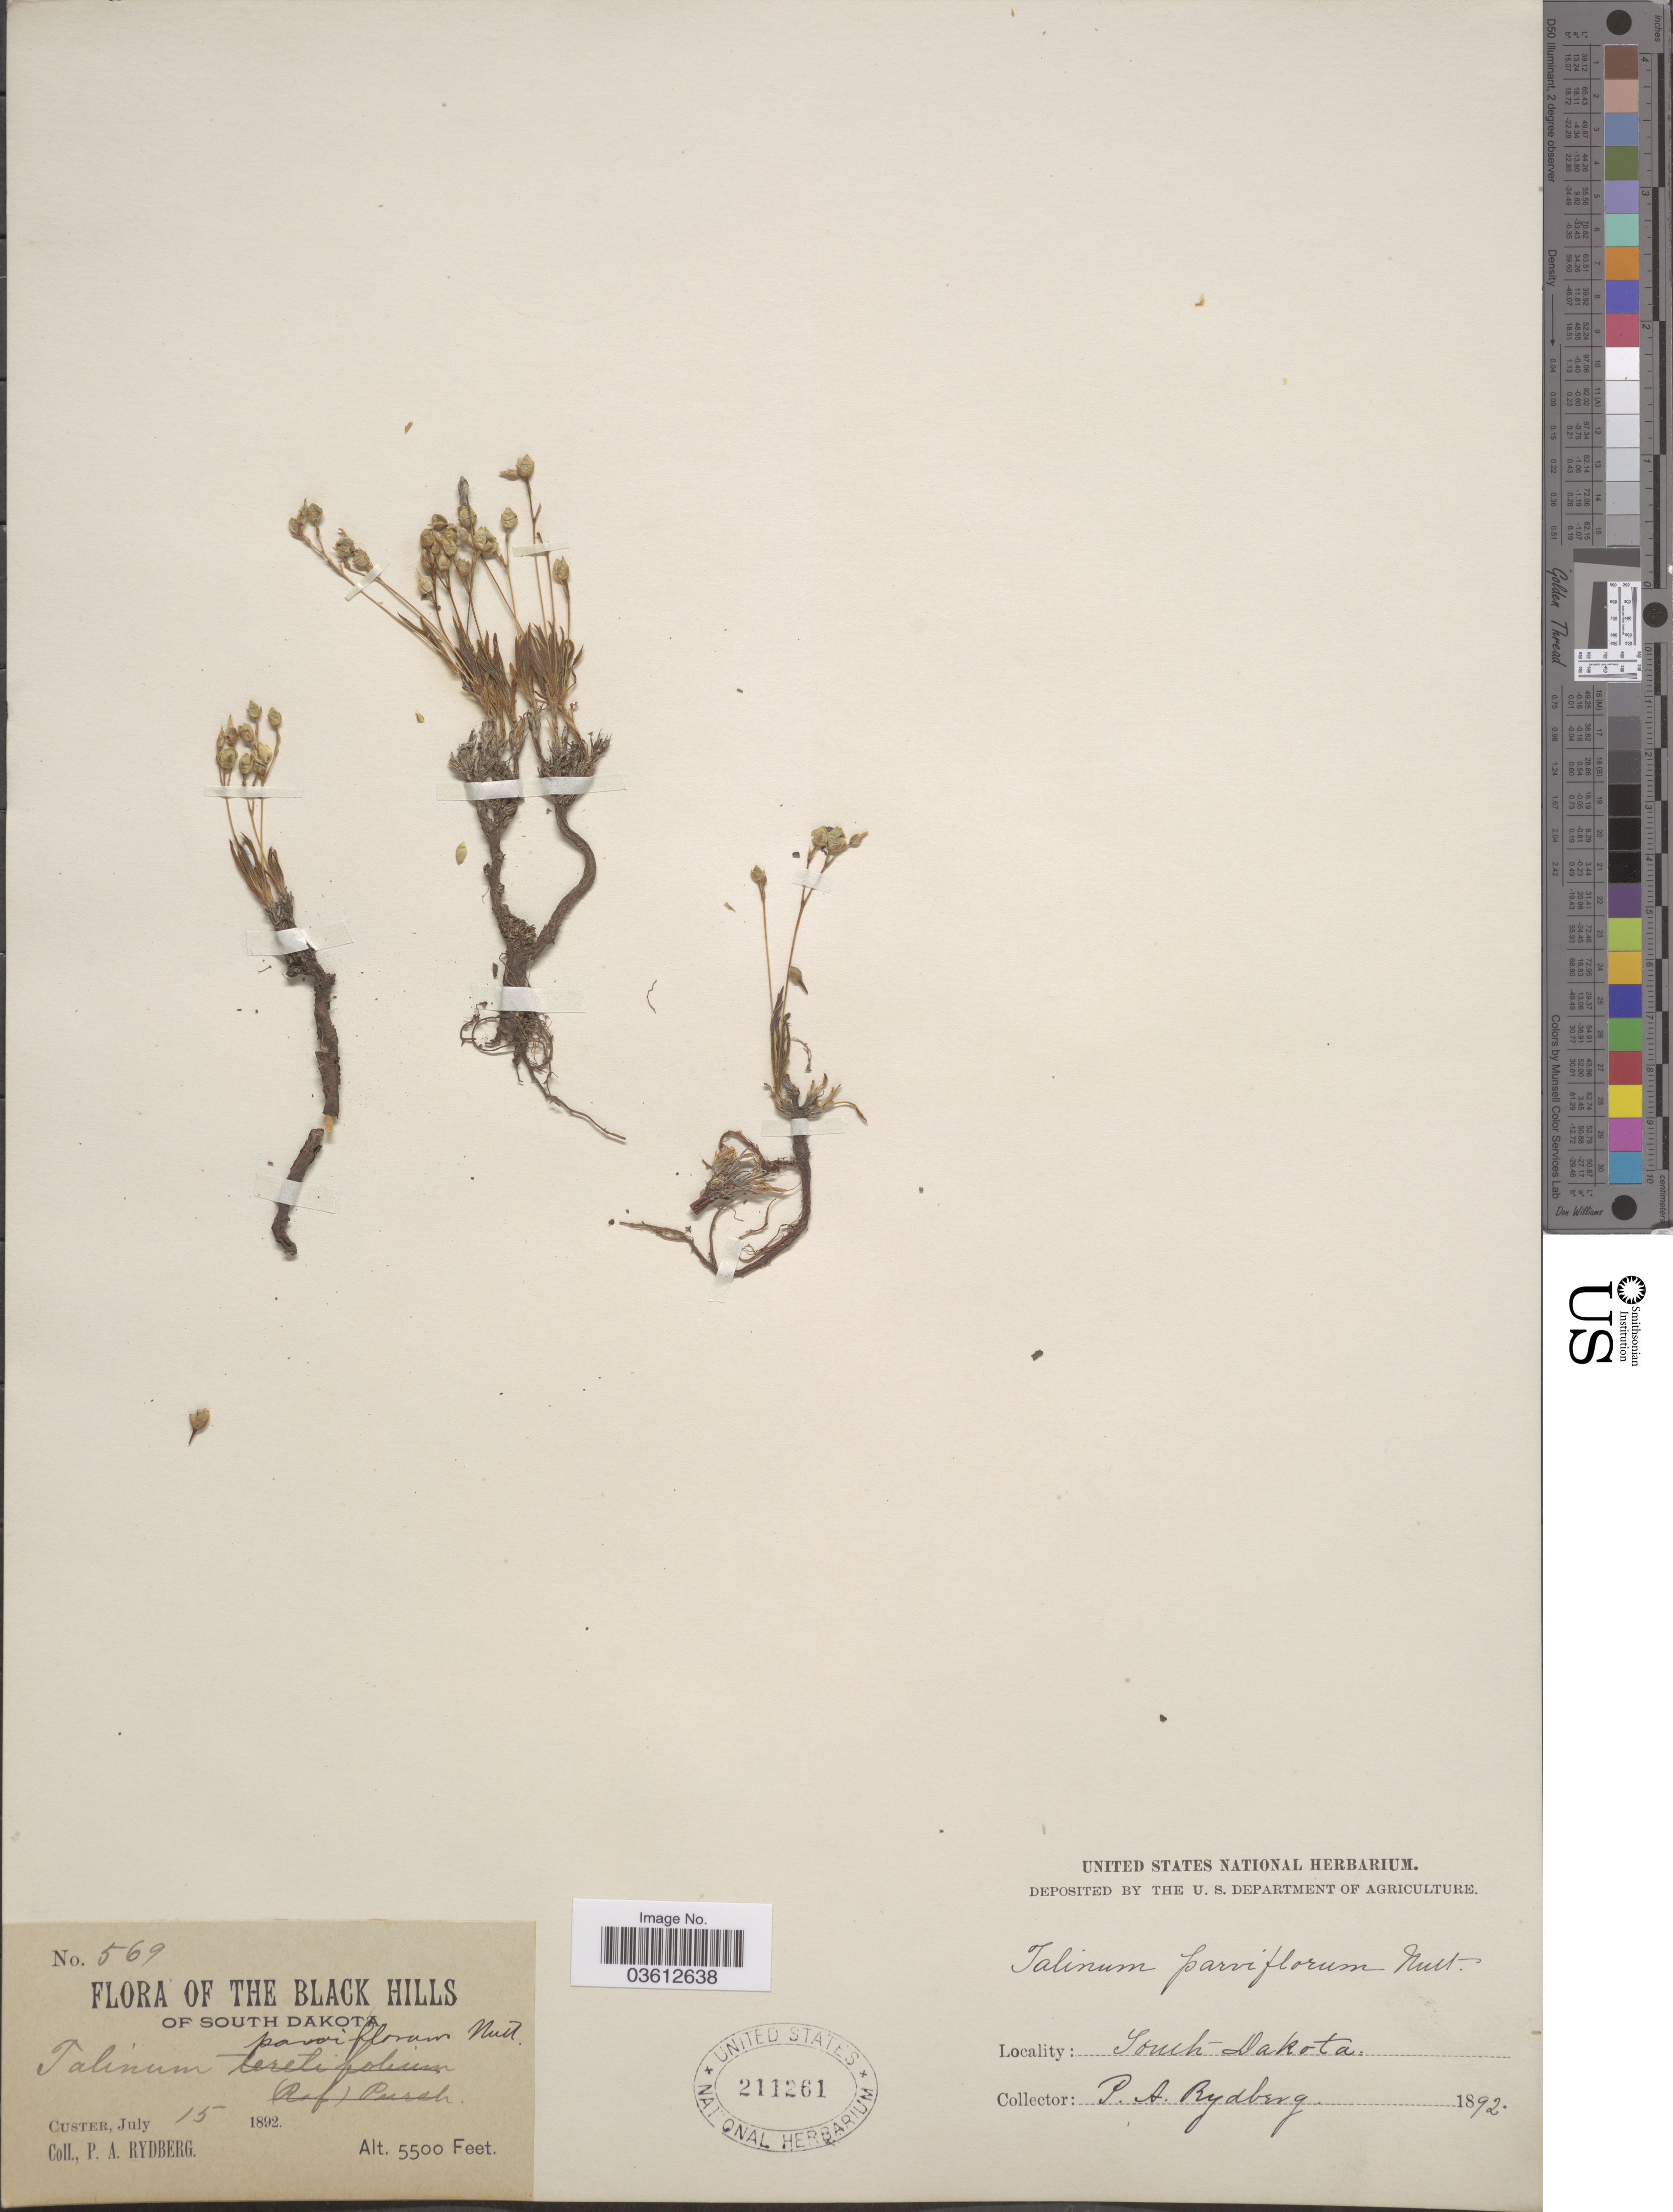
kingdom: Plantae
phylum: Tracheophyta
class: Magnoliopsida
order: Caryophyllales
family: Talinaceae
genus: Talinum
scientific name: Talinum parviflorum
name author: Nutt.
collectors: P. A. Rydberg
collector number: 569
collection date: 1892-07-15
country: United States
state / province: South Dakota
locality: The Black Hills. Custer.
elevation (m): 1676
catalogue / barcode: US 211261